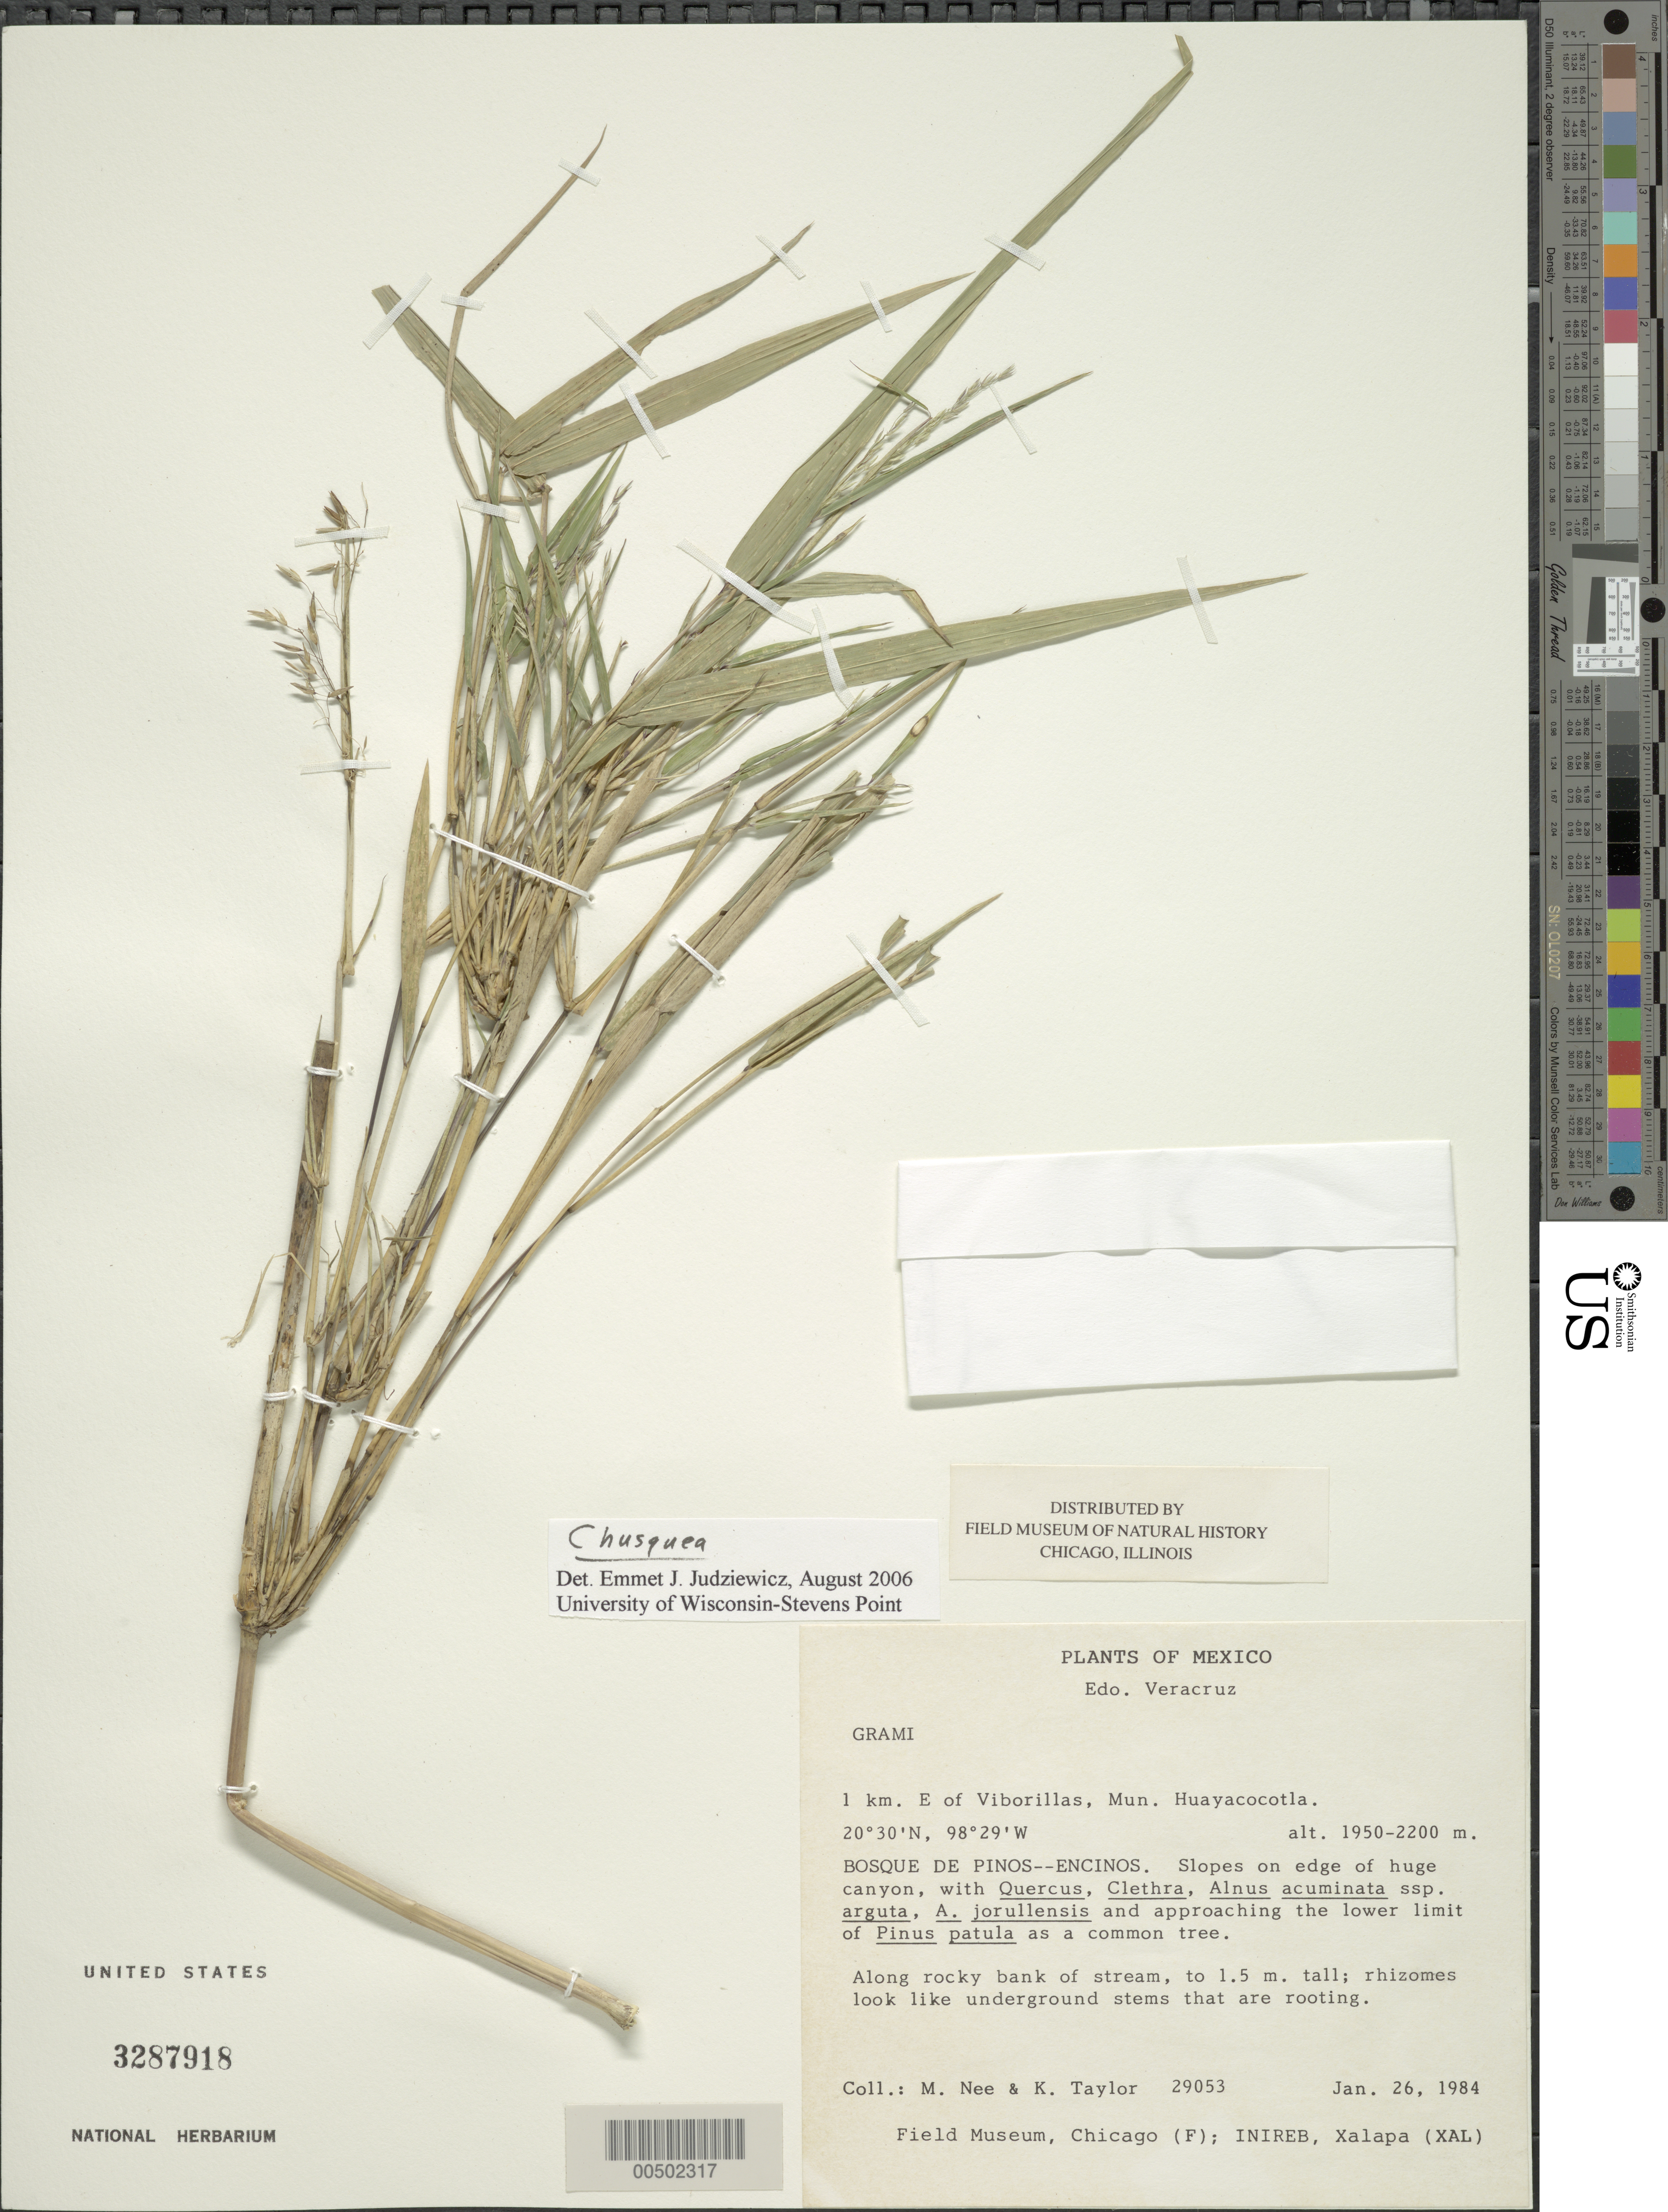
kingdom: Plantae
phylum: Tracheophyta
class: Liliopsida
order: Poales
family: Poaceae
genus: Chusquea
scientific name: Chusquea sp.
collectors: M. Nee & K. Taylor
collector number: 29053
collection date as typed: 26 Jan 1984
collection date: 1984-01-26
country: Mexico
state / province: Veracruz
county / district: Huayacocotla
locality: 1 km E of Viborillas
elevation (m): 1950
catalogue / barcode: US 3287918